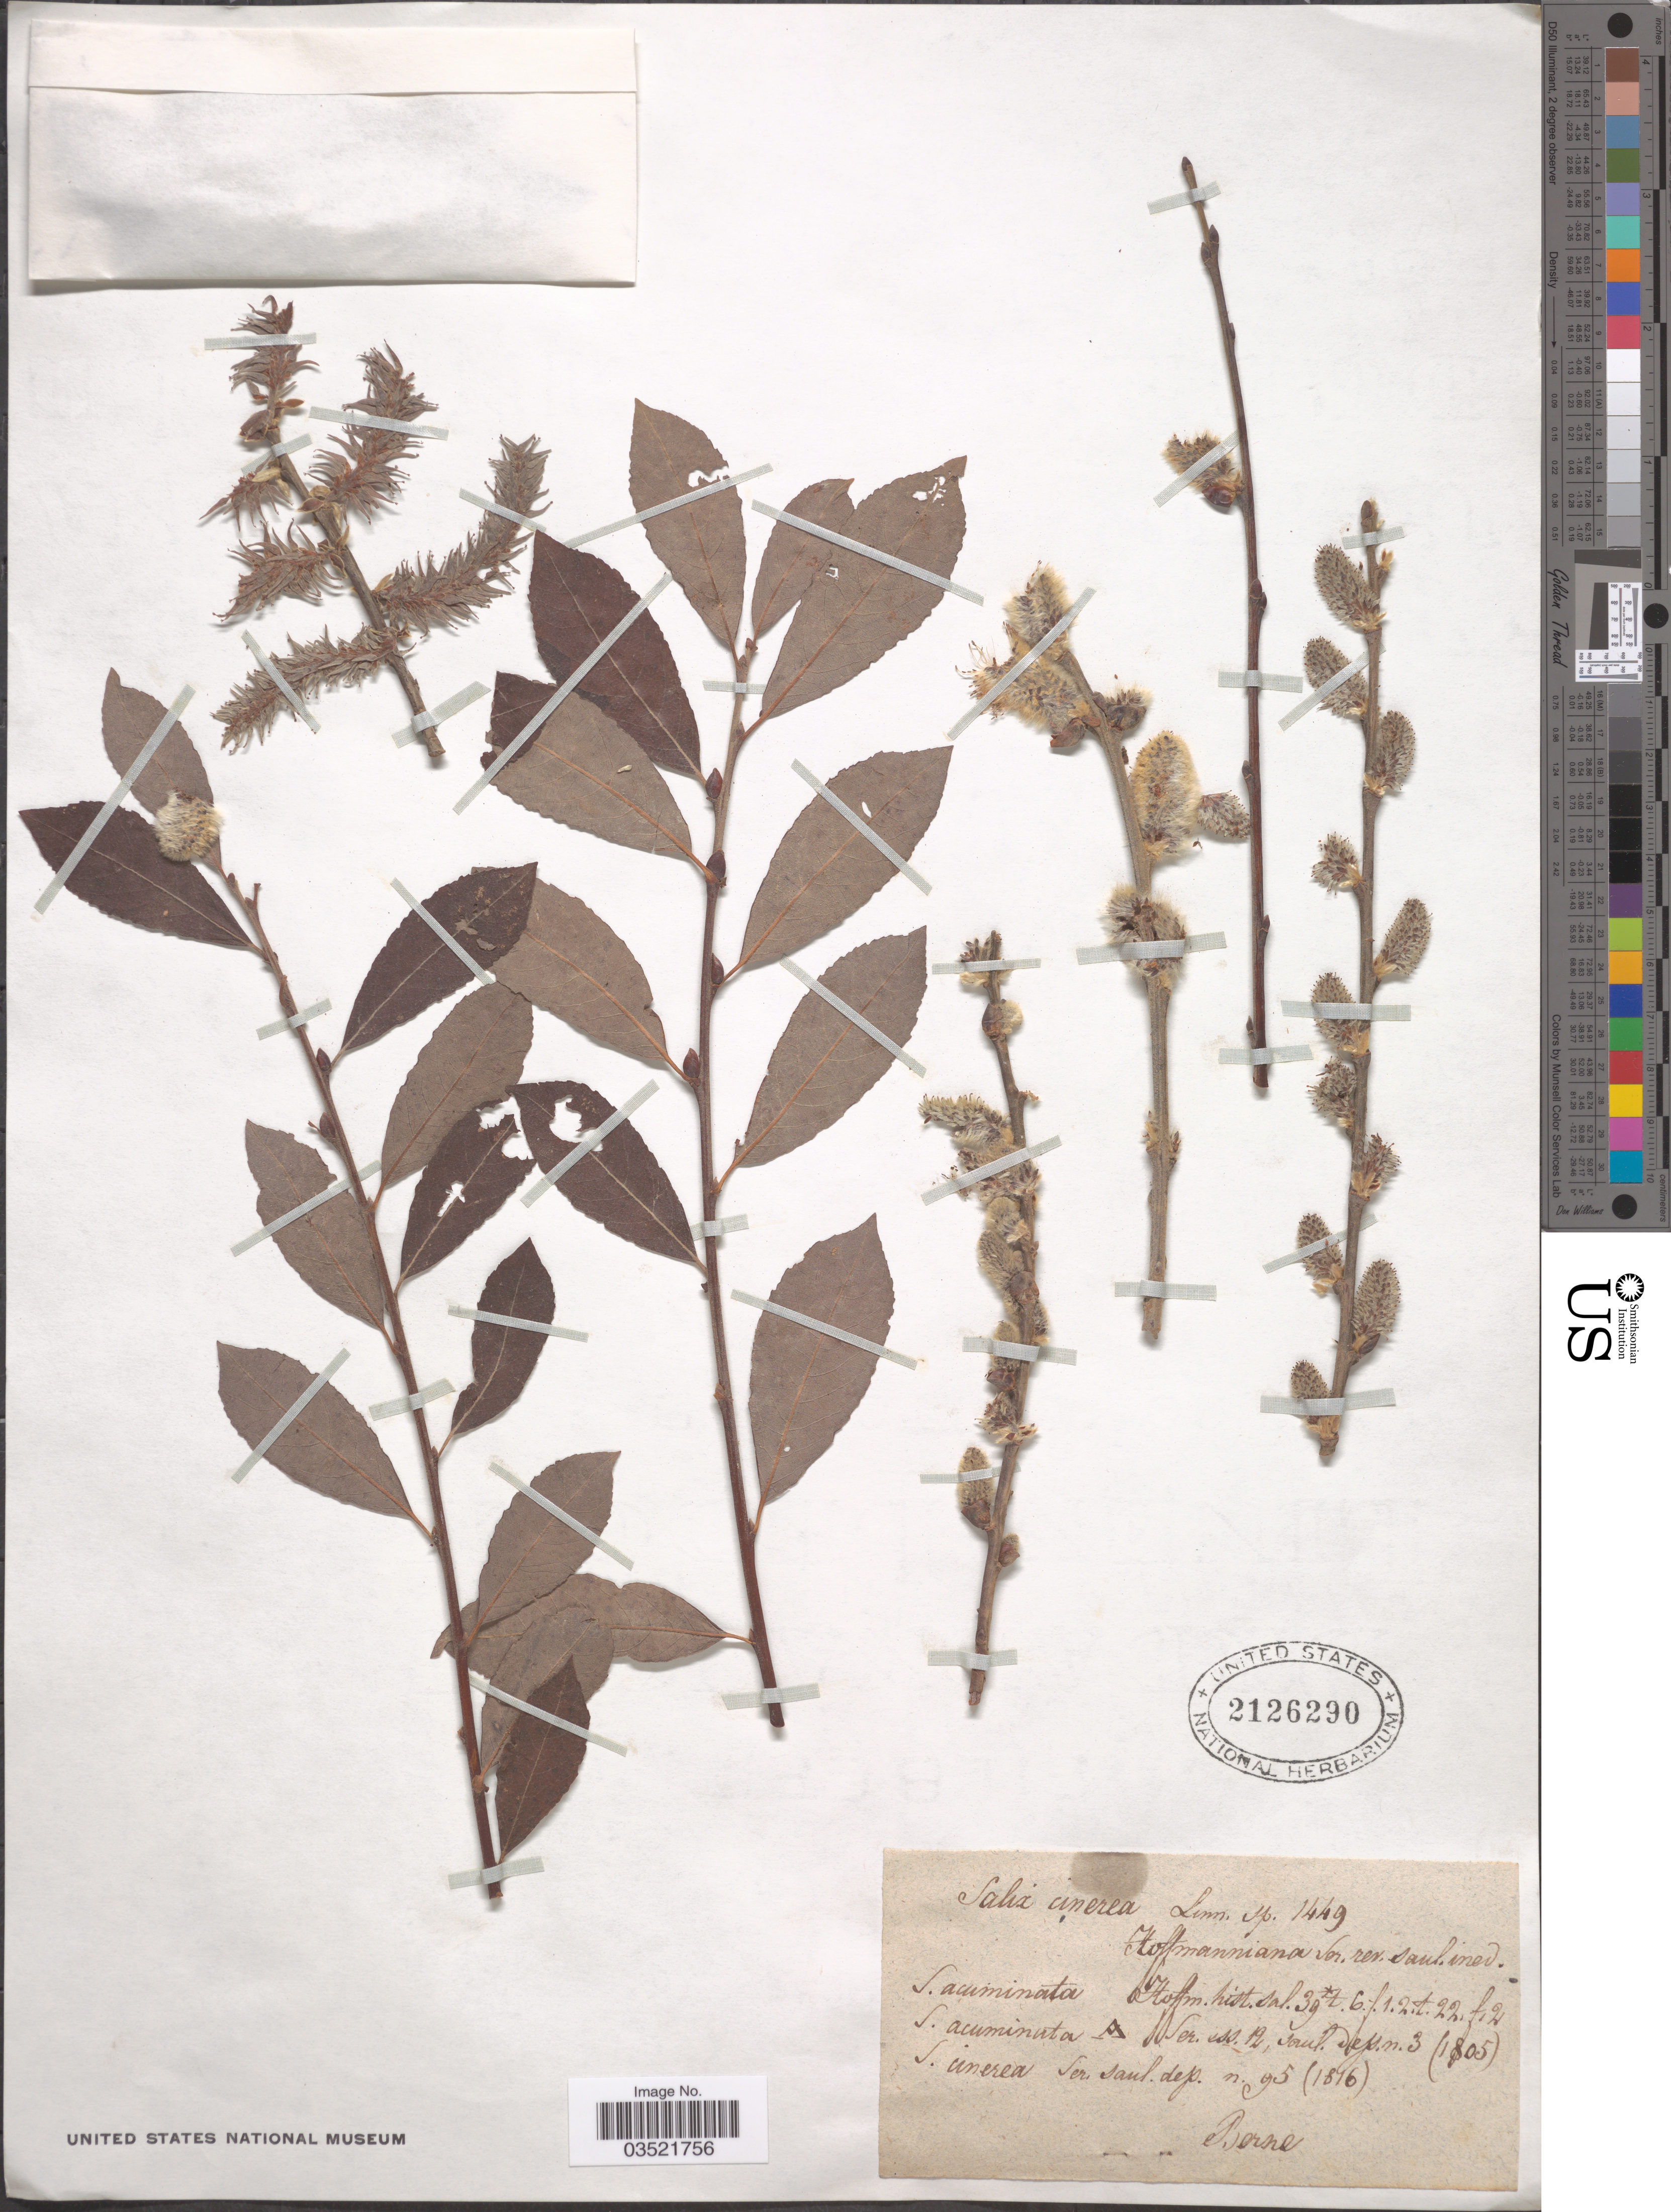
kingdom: Plantae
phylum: Tracheophyta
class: Magnoliopsida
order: Malpighiales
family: Salicaceae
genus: Salix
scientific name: Salix cinerea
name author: L.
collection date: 1805/1816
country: Switzerland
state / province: Bern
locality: Berne.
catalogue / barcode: US 2126290